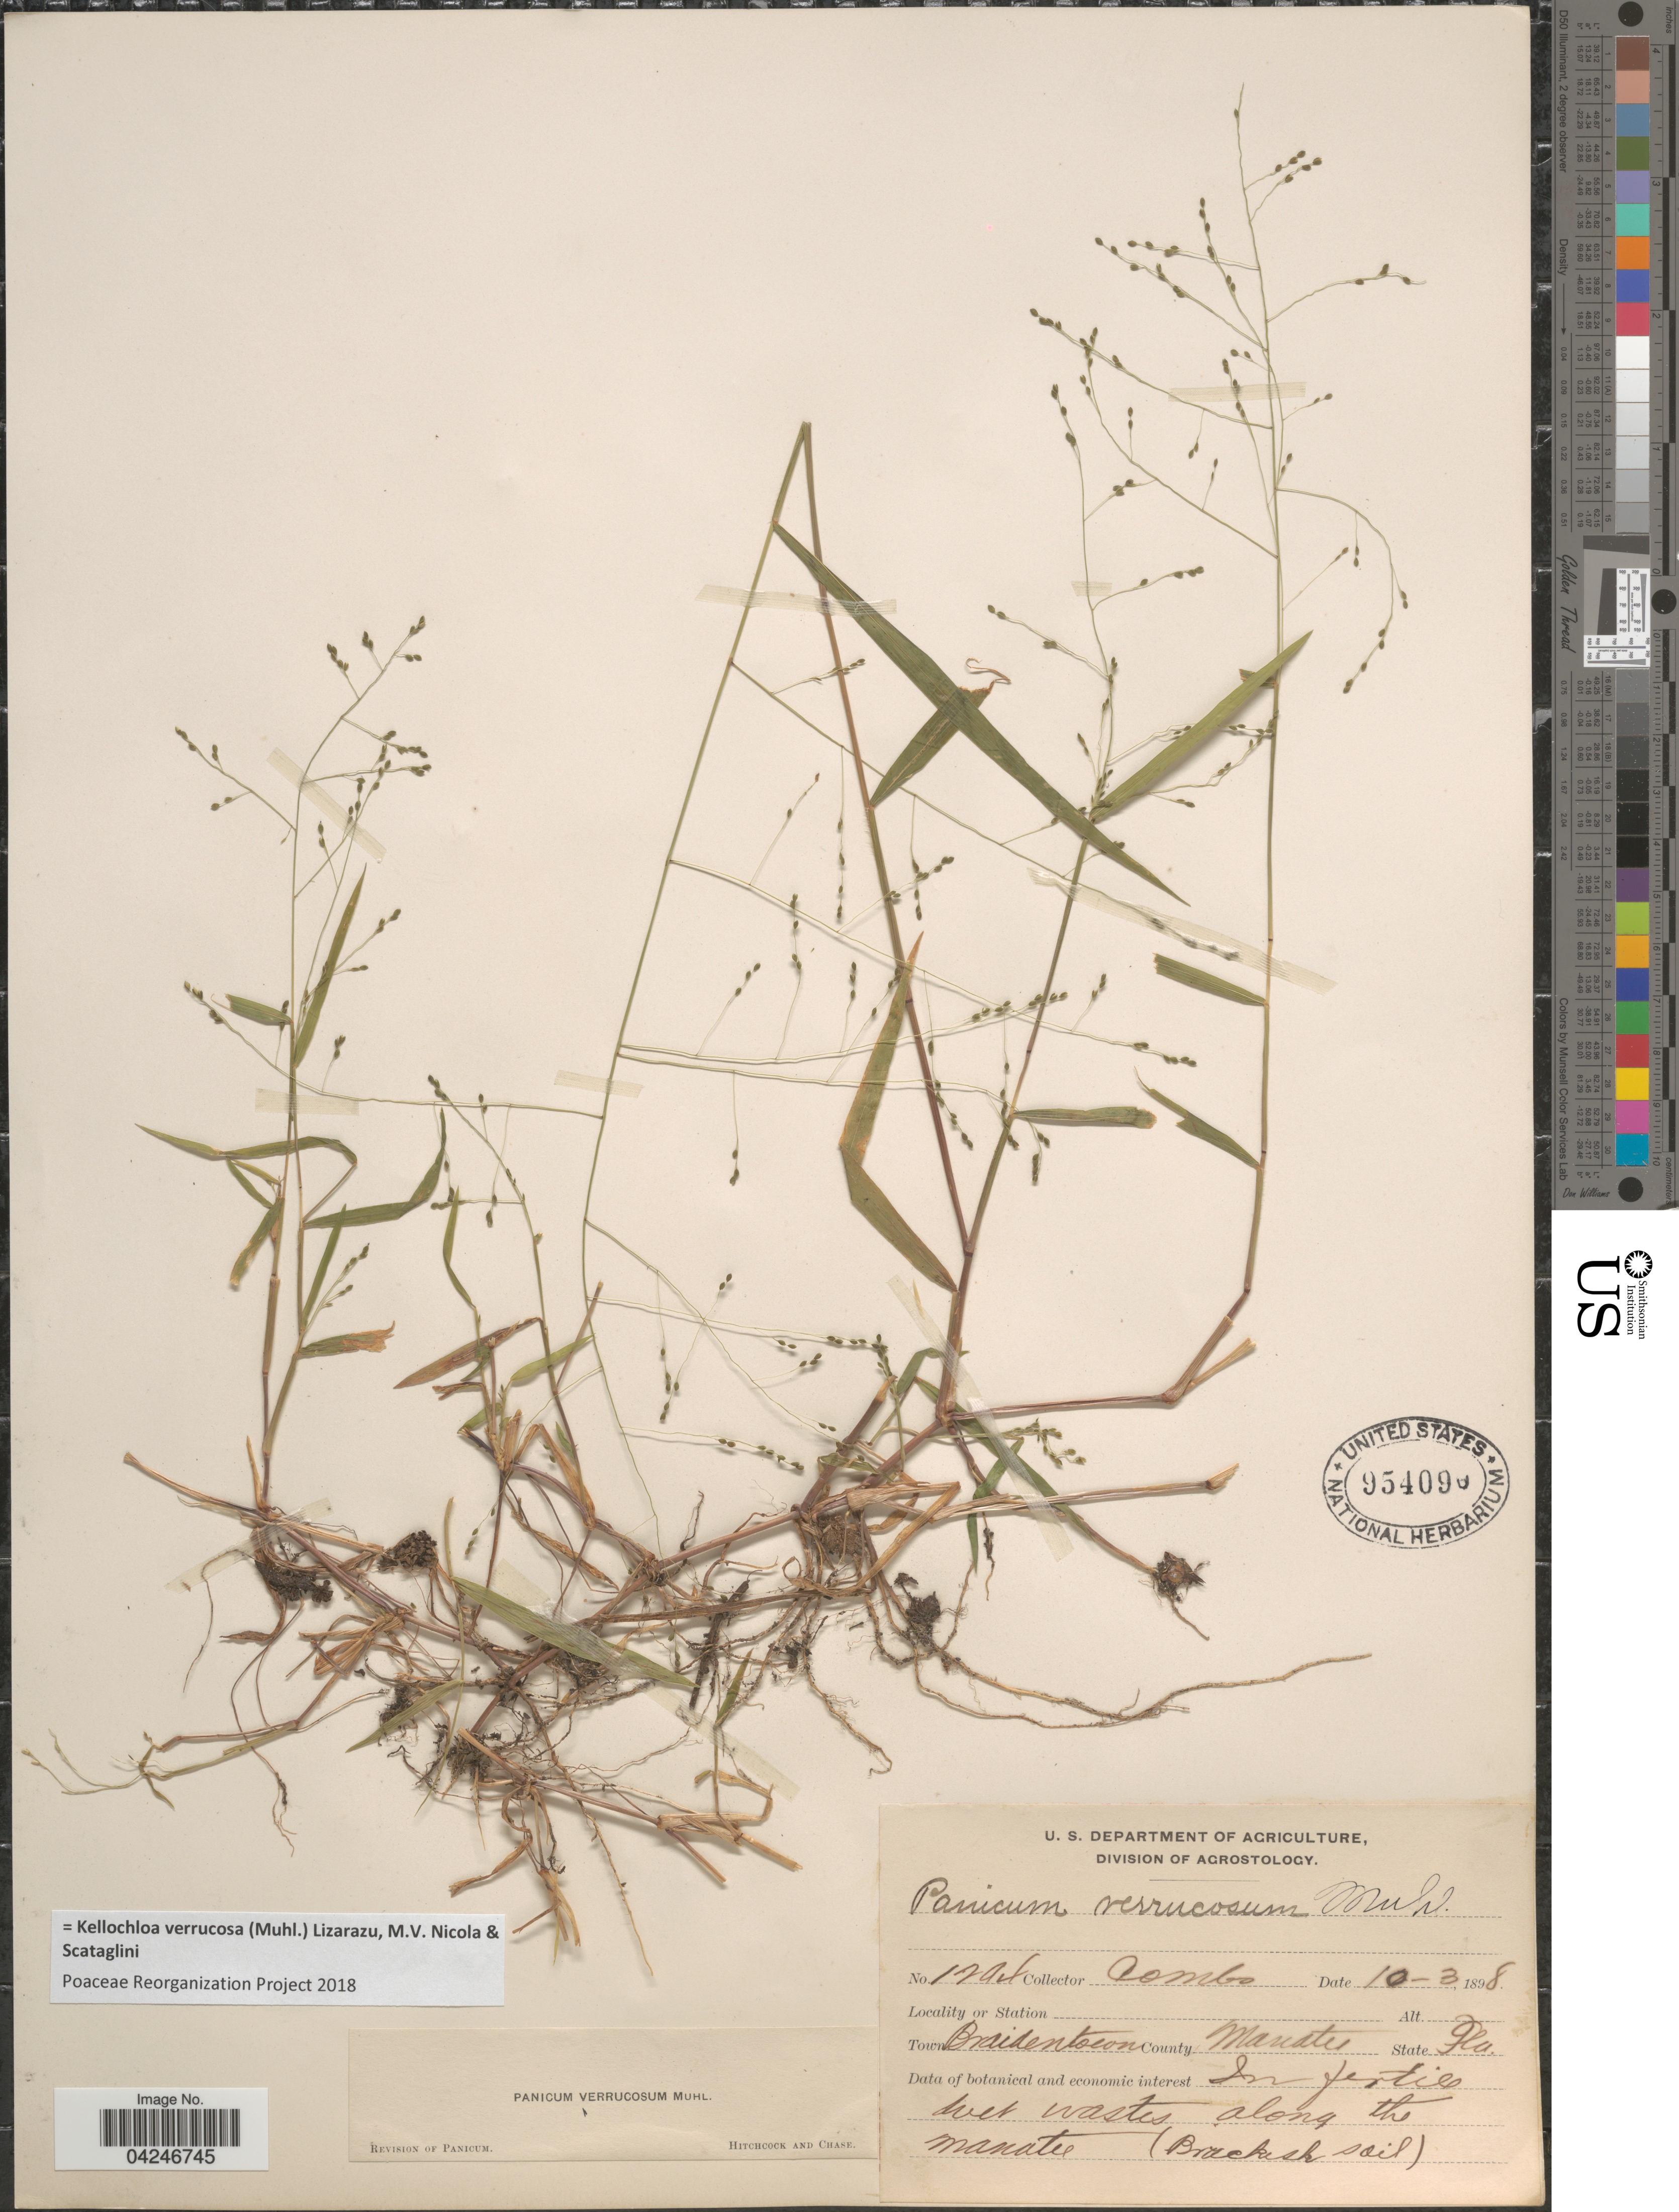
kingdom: Plantae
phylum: Tracheophyta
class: Liliopsida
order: Poales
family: Poaceae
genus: Kellochloa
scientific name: Kellochloa verrucosa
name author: (Muhl.) Lizarazu et al.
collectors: -. Combs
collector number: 1294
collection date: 1898-10-03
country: United States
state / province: Florida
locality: Town Braidentown. County Manatee.